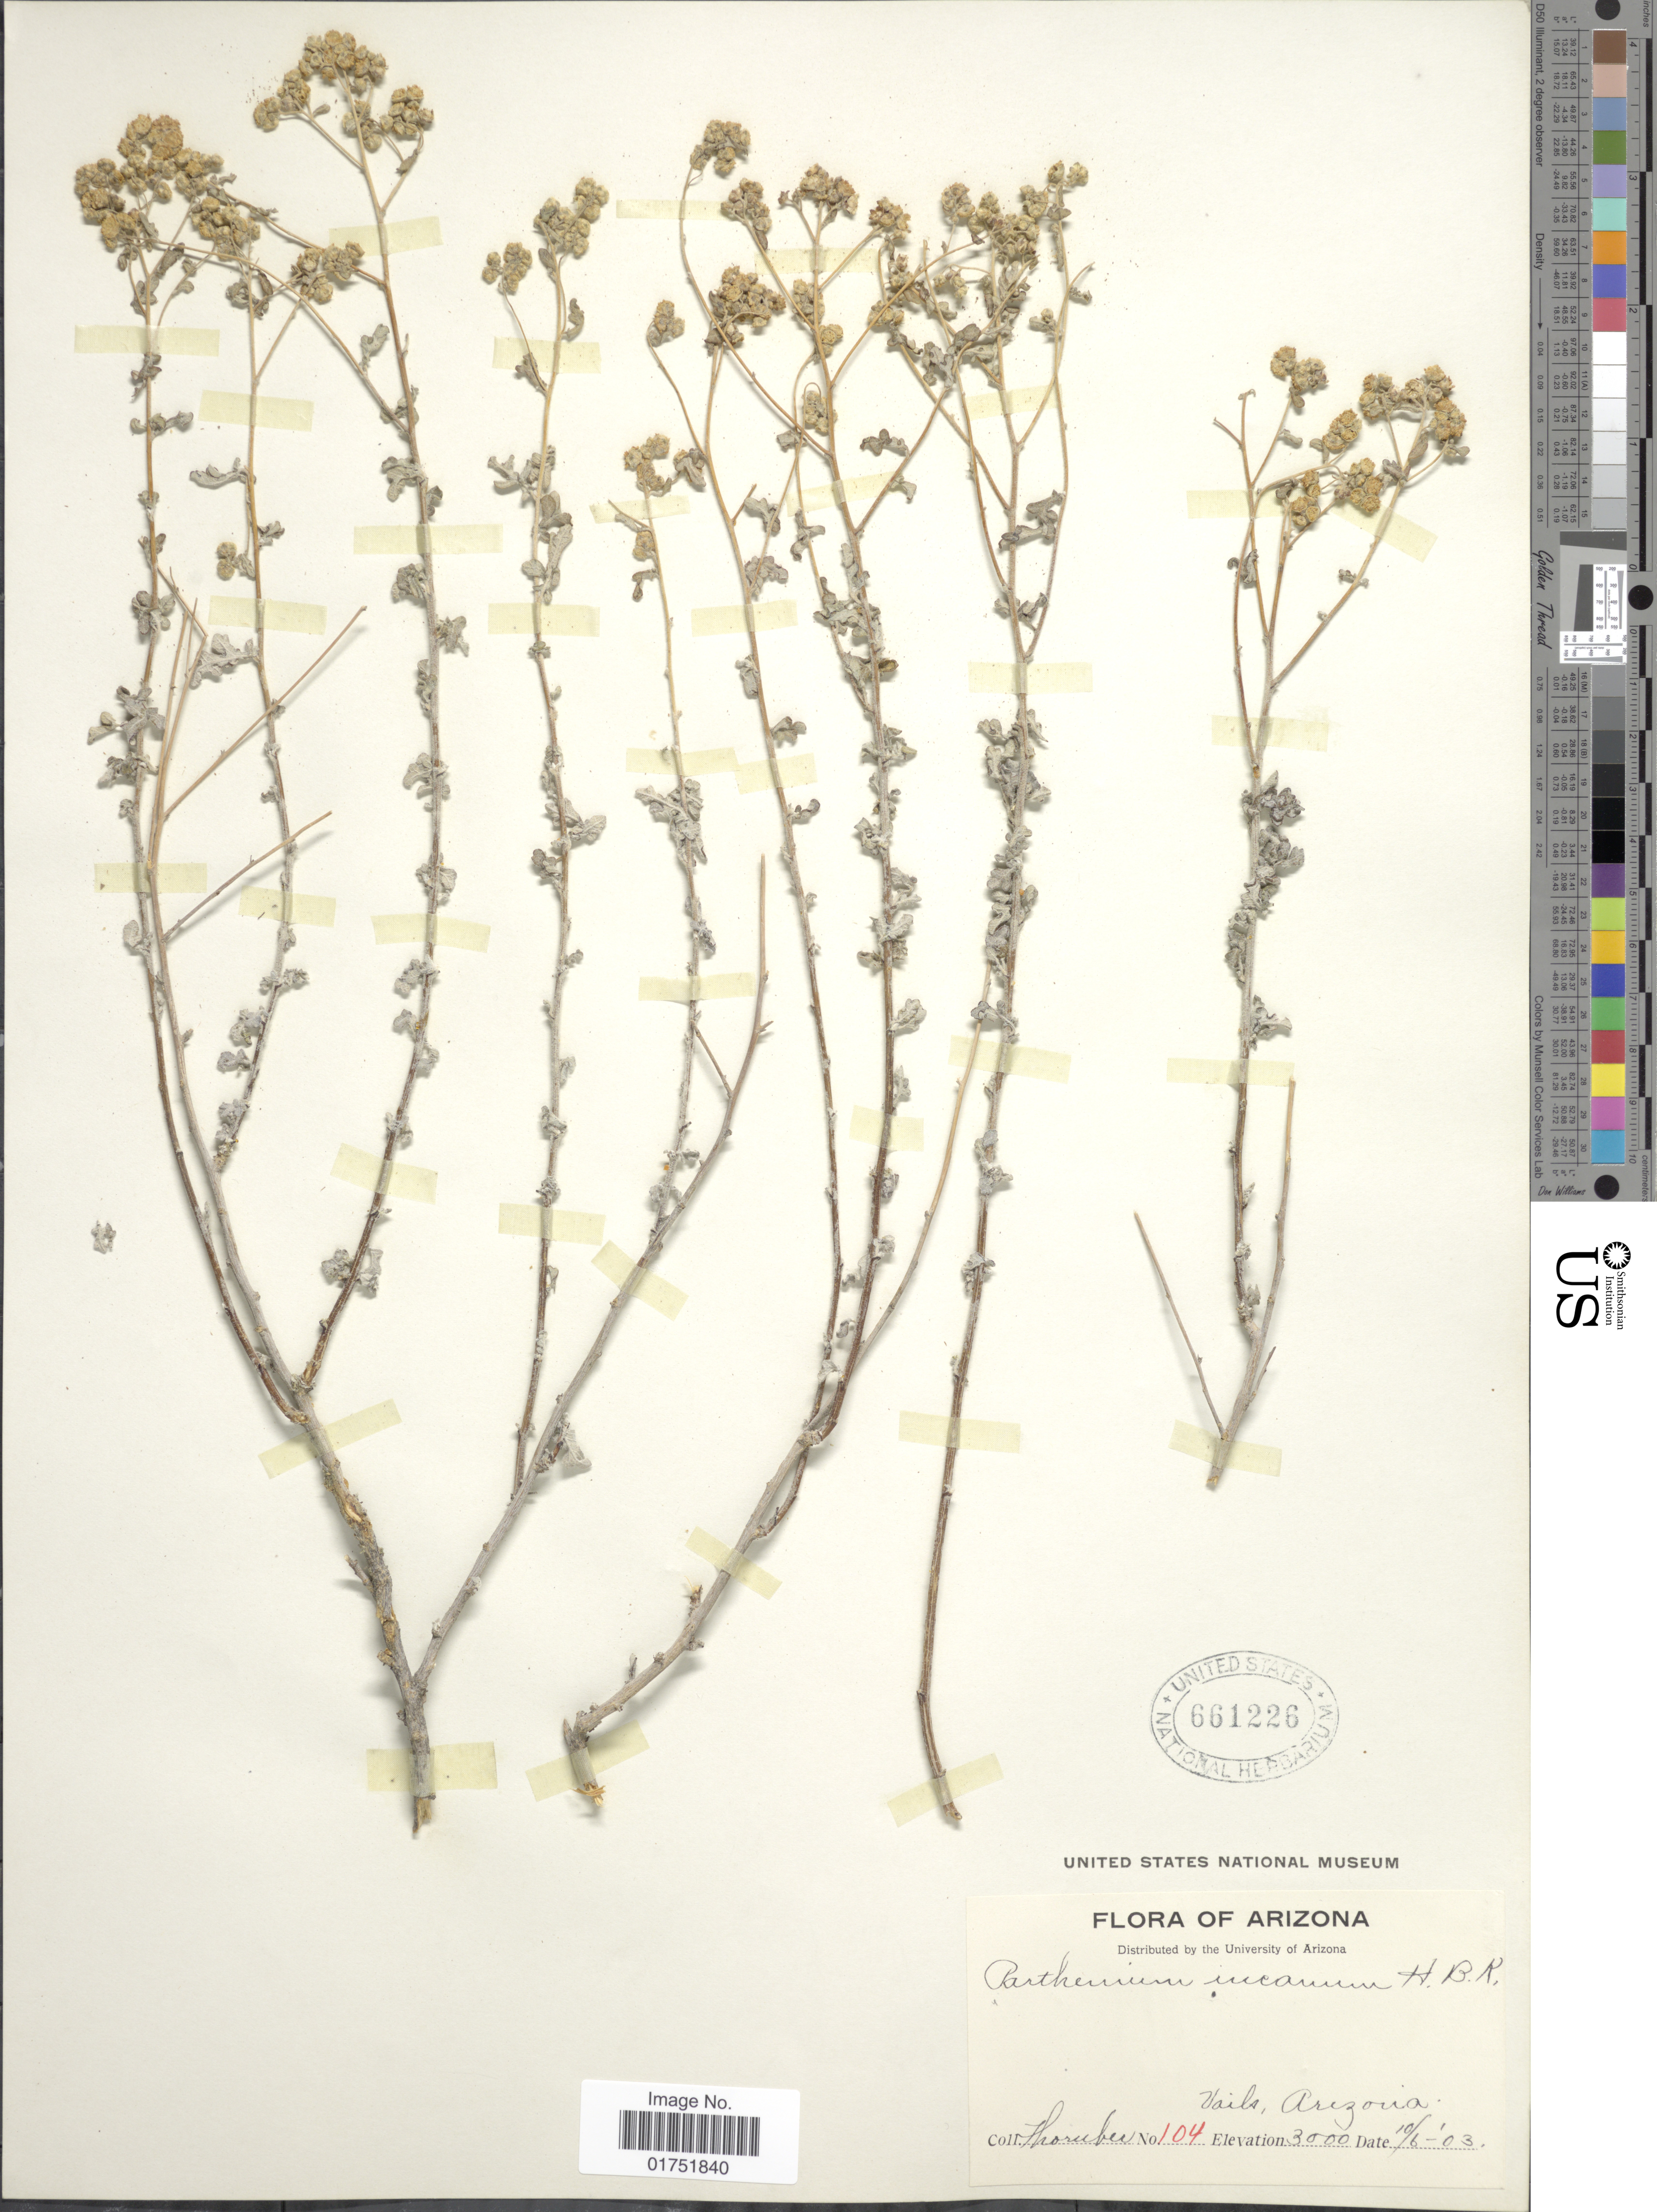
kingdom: Plantae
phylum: Tracheophyta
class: Magnoliopsida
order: Asterales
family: Asteraceae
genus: Parthenium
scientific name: Parthenium incanum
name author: Kunth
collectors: J. Thornber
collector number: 104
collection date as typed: Transcribed d/m/y: 6/10/03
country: United States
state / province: Arizona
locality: Vails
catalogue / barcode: US 661226